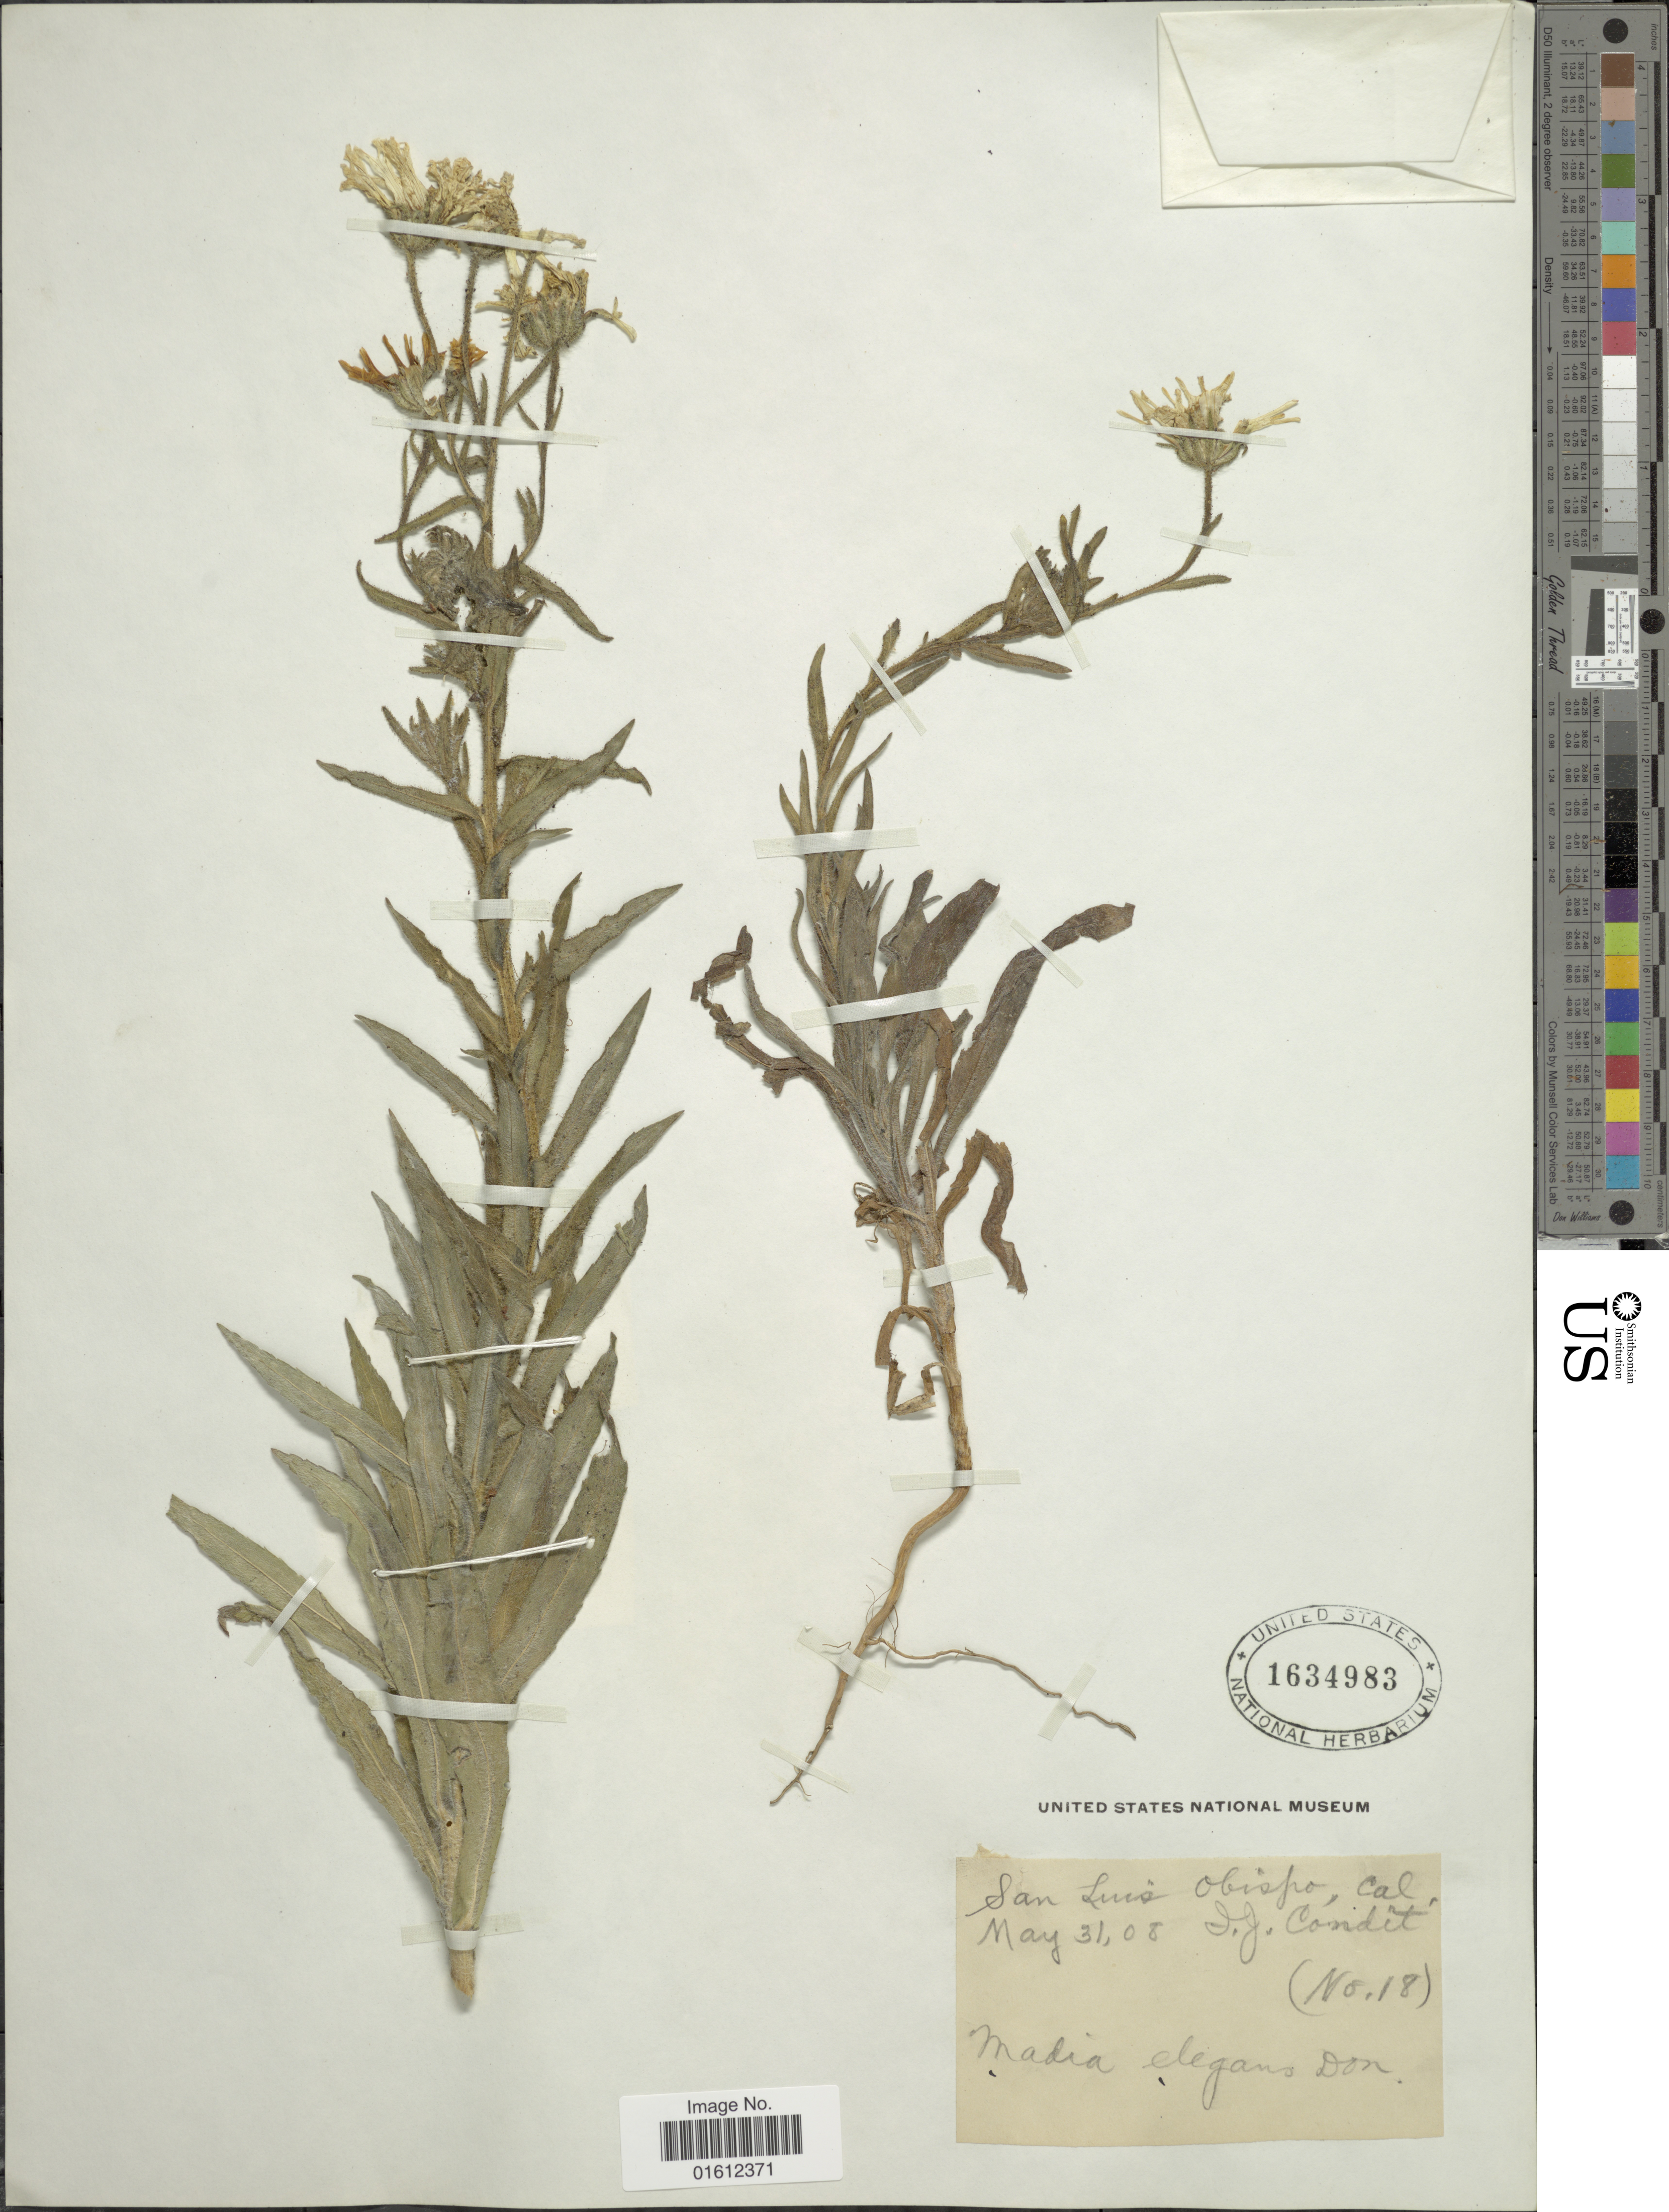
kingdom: Plantae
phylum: Tracheophyta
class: Magnoliopsida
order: Asterales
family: Asteraceae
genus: Madia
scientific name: Madia elegans subsp. densifolia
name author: (Greene) D.D. Keck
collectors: I. Condit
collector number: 18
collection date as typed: Transcribed d/m/y: 31/5/8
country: United States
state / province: California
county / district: San Luis Obispo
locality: San Luis Obispo.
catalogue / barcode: US 1634983